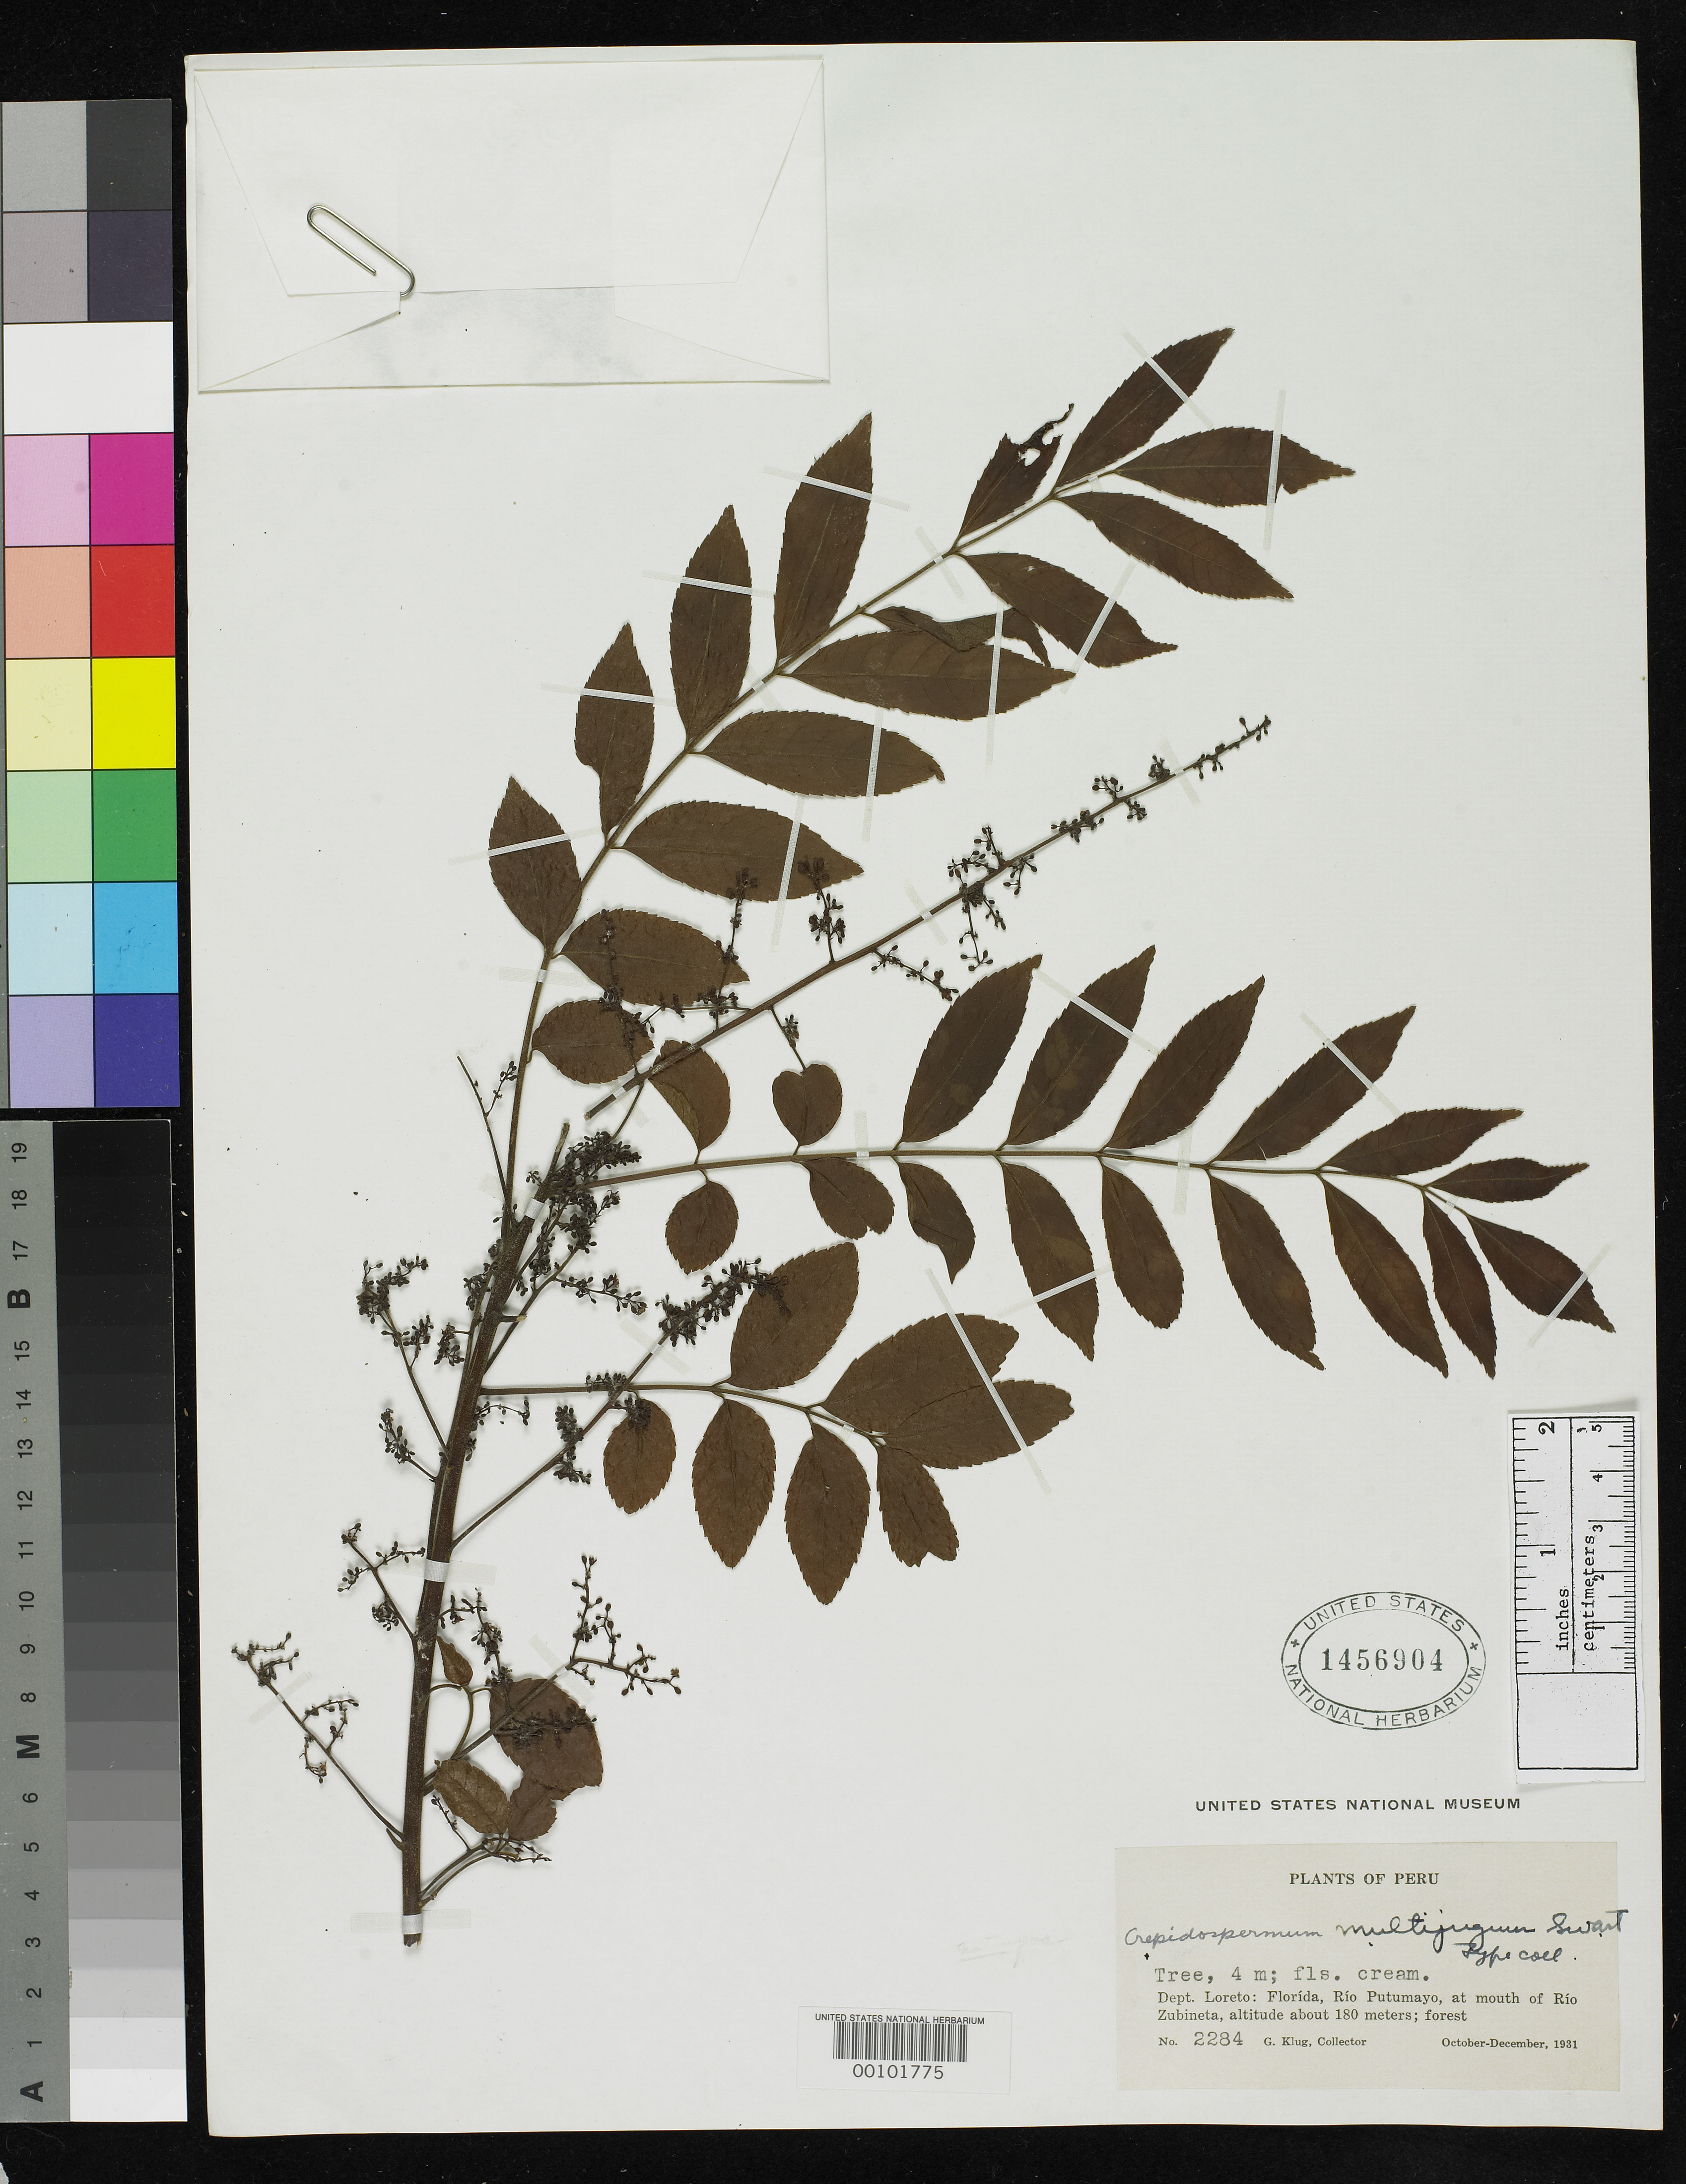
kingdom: Plantae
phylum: Tracheophyta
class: Magnoliopsida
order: Sapindales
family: Burseraceae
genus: Crepidospermum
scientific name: Crepidospermum multijugum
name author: Swart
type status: Type Collection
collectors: G. Klug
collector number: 2284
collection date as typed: Oct 1931 to -- Dec 1931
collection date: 1931-10/1931-12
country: Peru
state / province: Loreto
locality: Florida, Rio Putumayo, mouth of Rio Zubineta.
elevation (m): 180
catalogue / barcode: US 1456904